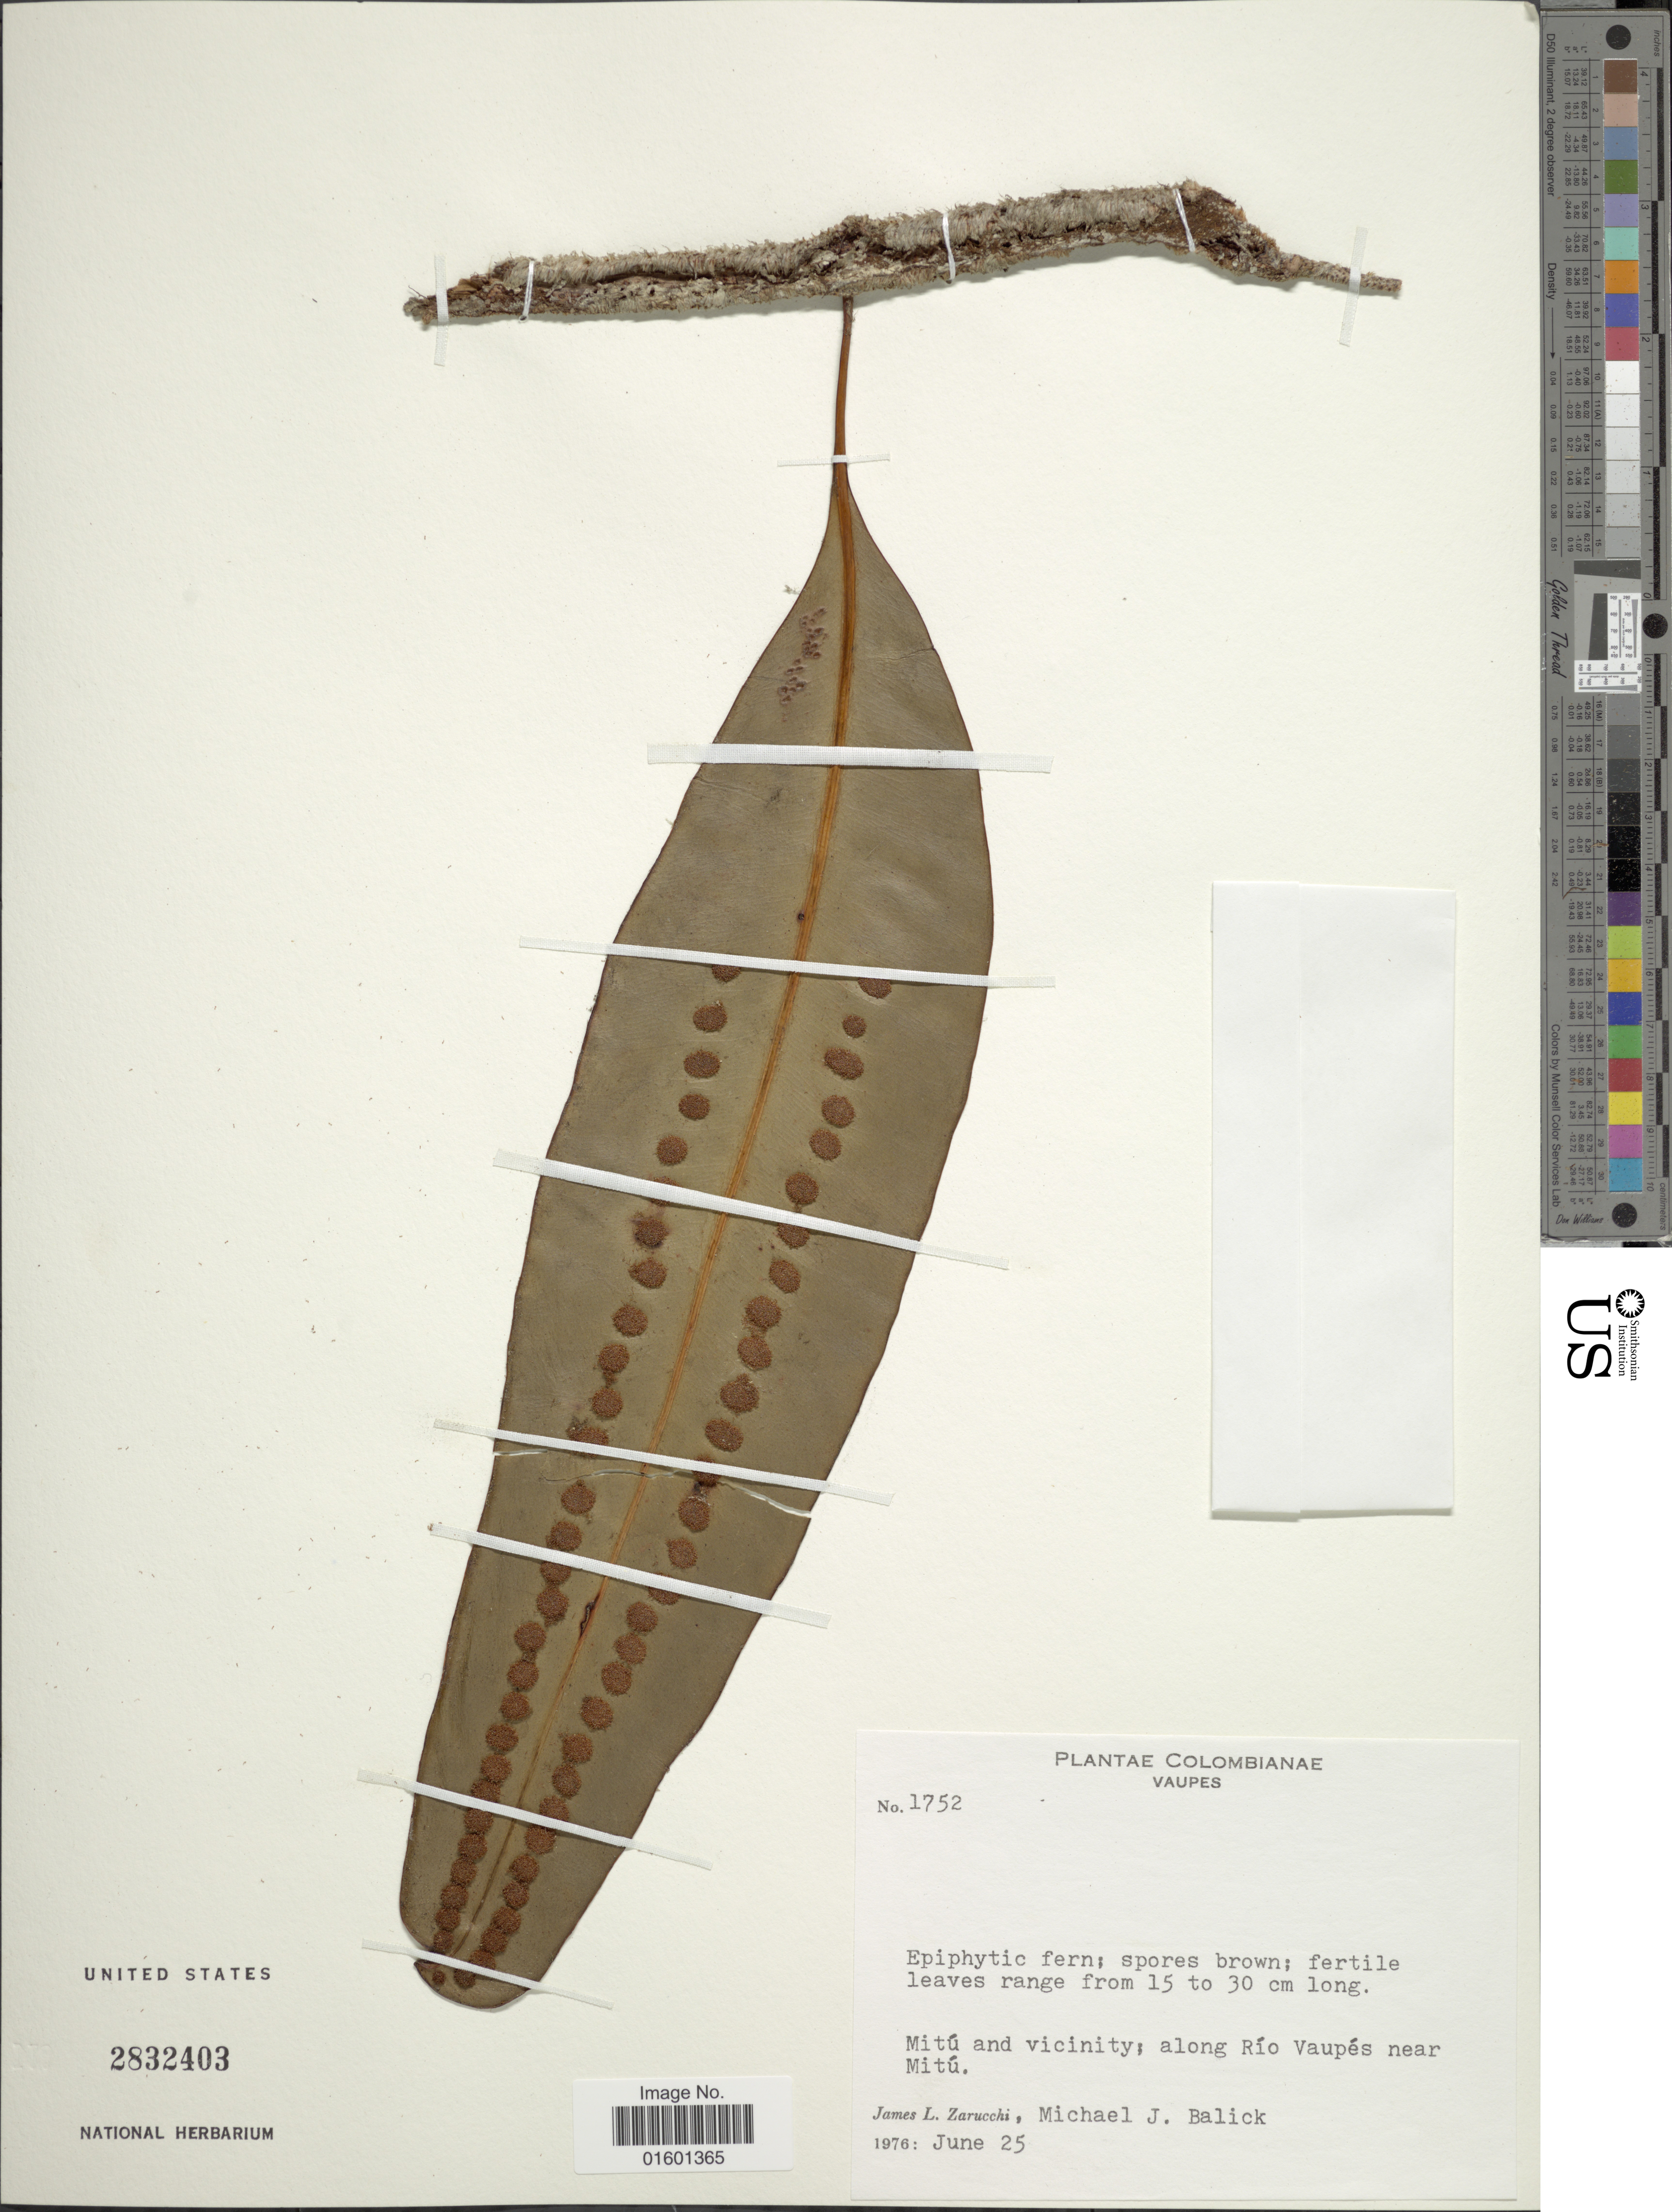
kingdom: Plantae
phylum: Tracheophyta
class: Polypodiopsida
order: Polypodiales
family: Polypodiaceae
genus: Microgramma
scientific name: Microgramma megalophylla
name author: (Desv.) de la Sota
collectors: J. L. Zarucchi & M. J. Balick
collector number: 1752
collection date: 1976-06-25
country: Colombia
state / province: Vaupés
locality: Mitu and vicinity: along Rio Vaupes near Mitu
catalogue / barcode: US 2832403